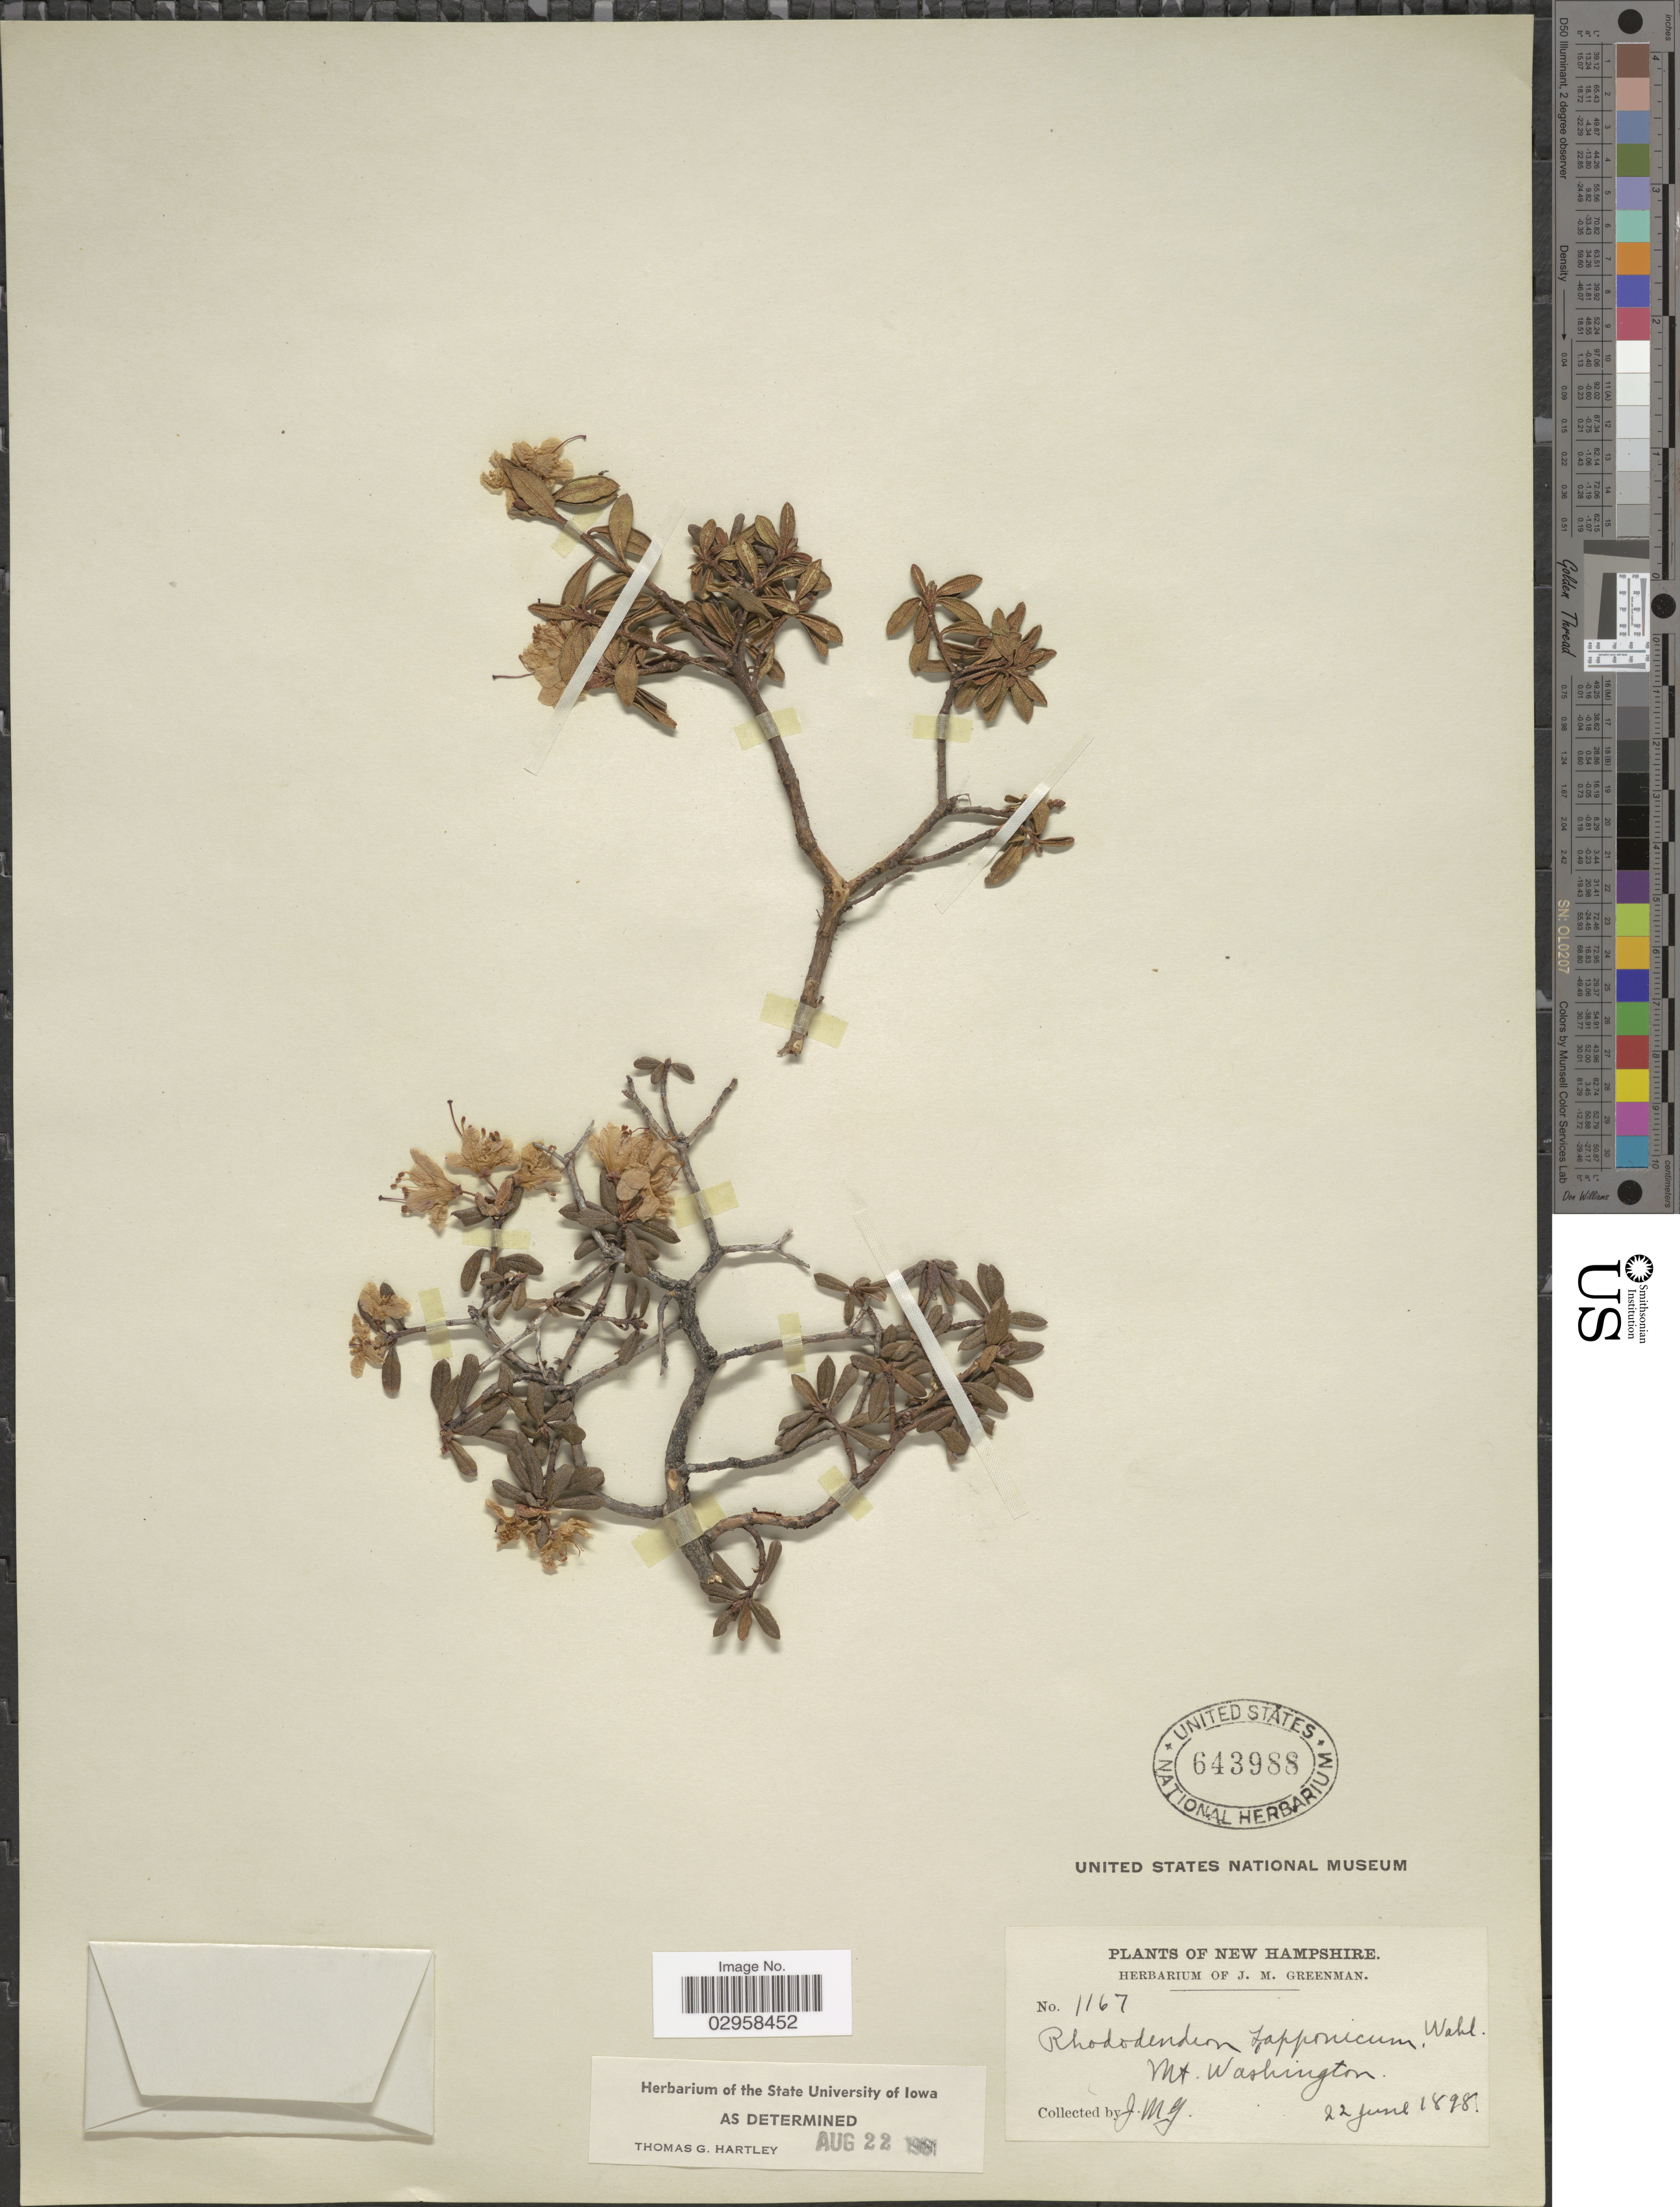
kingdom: Plantae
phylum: Tracheophyta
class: Magnoliopsida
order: Ericales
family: Ericaceae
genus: Rhododendron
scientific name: Rhododendron lapponicum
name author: (L.) Wahlenb.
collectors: J. M. Greenman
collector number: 1167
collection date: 1898-06-22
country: United States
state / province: New Hampshire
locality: Mt. Washington.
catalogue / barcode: US 643988